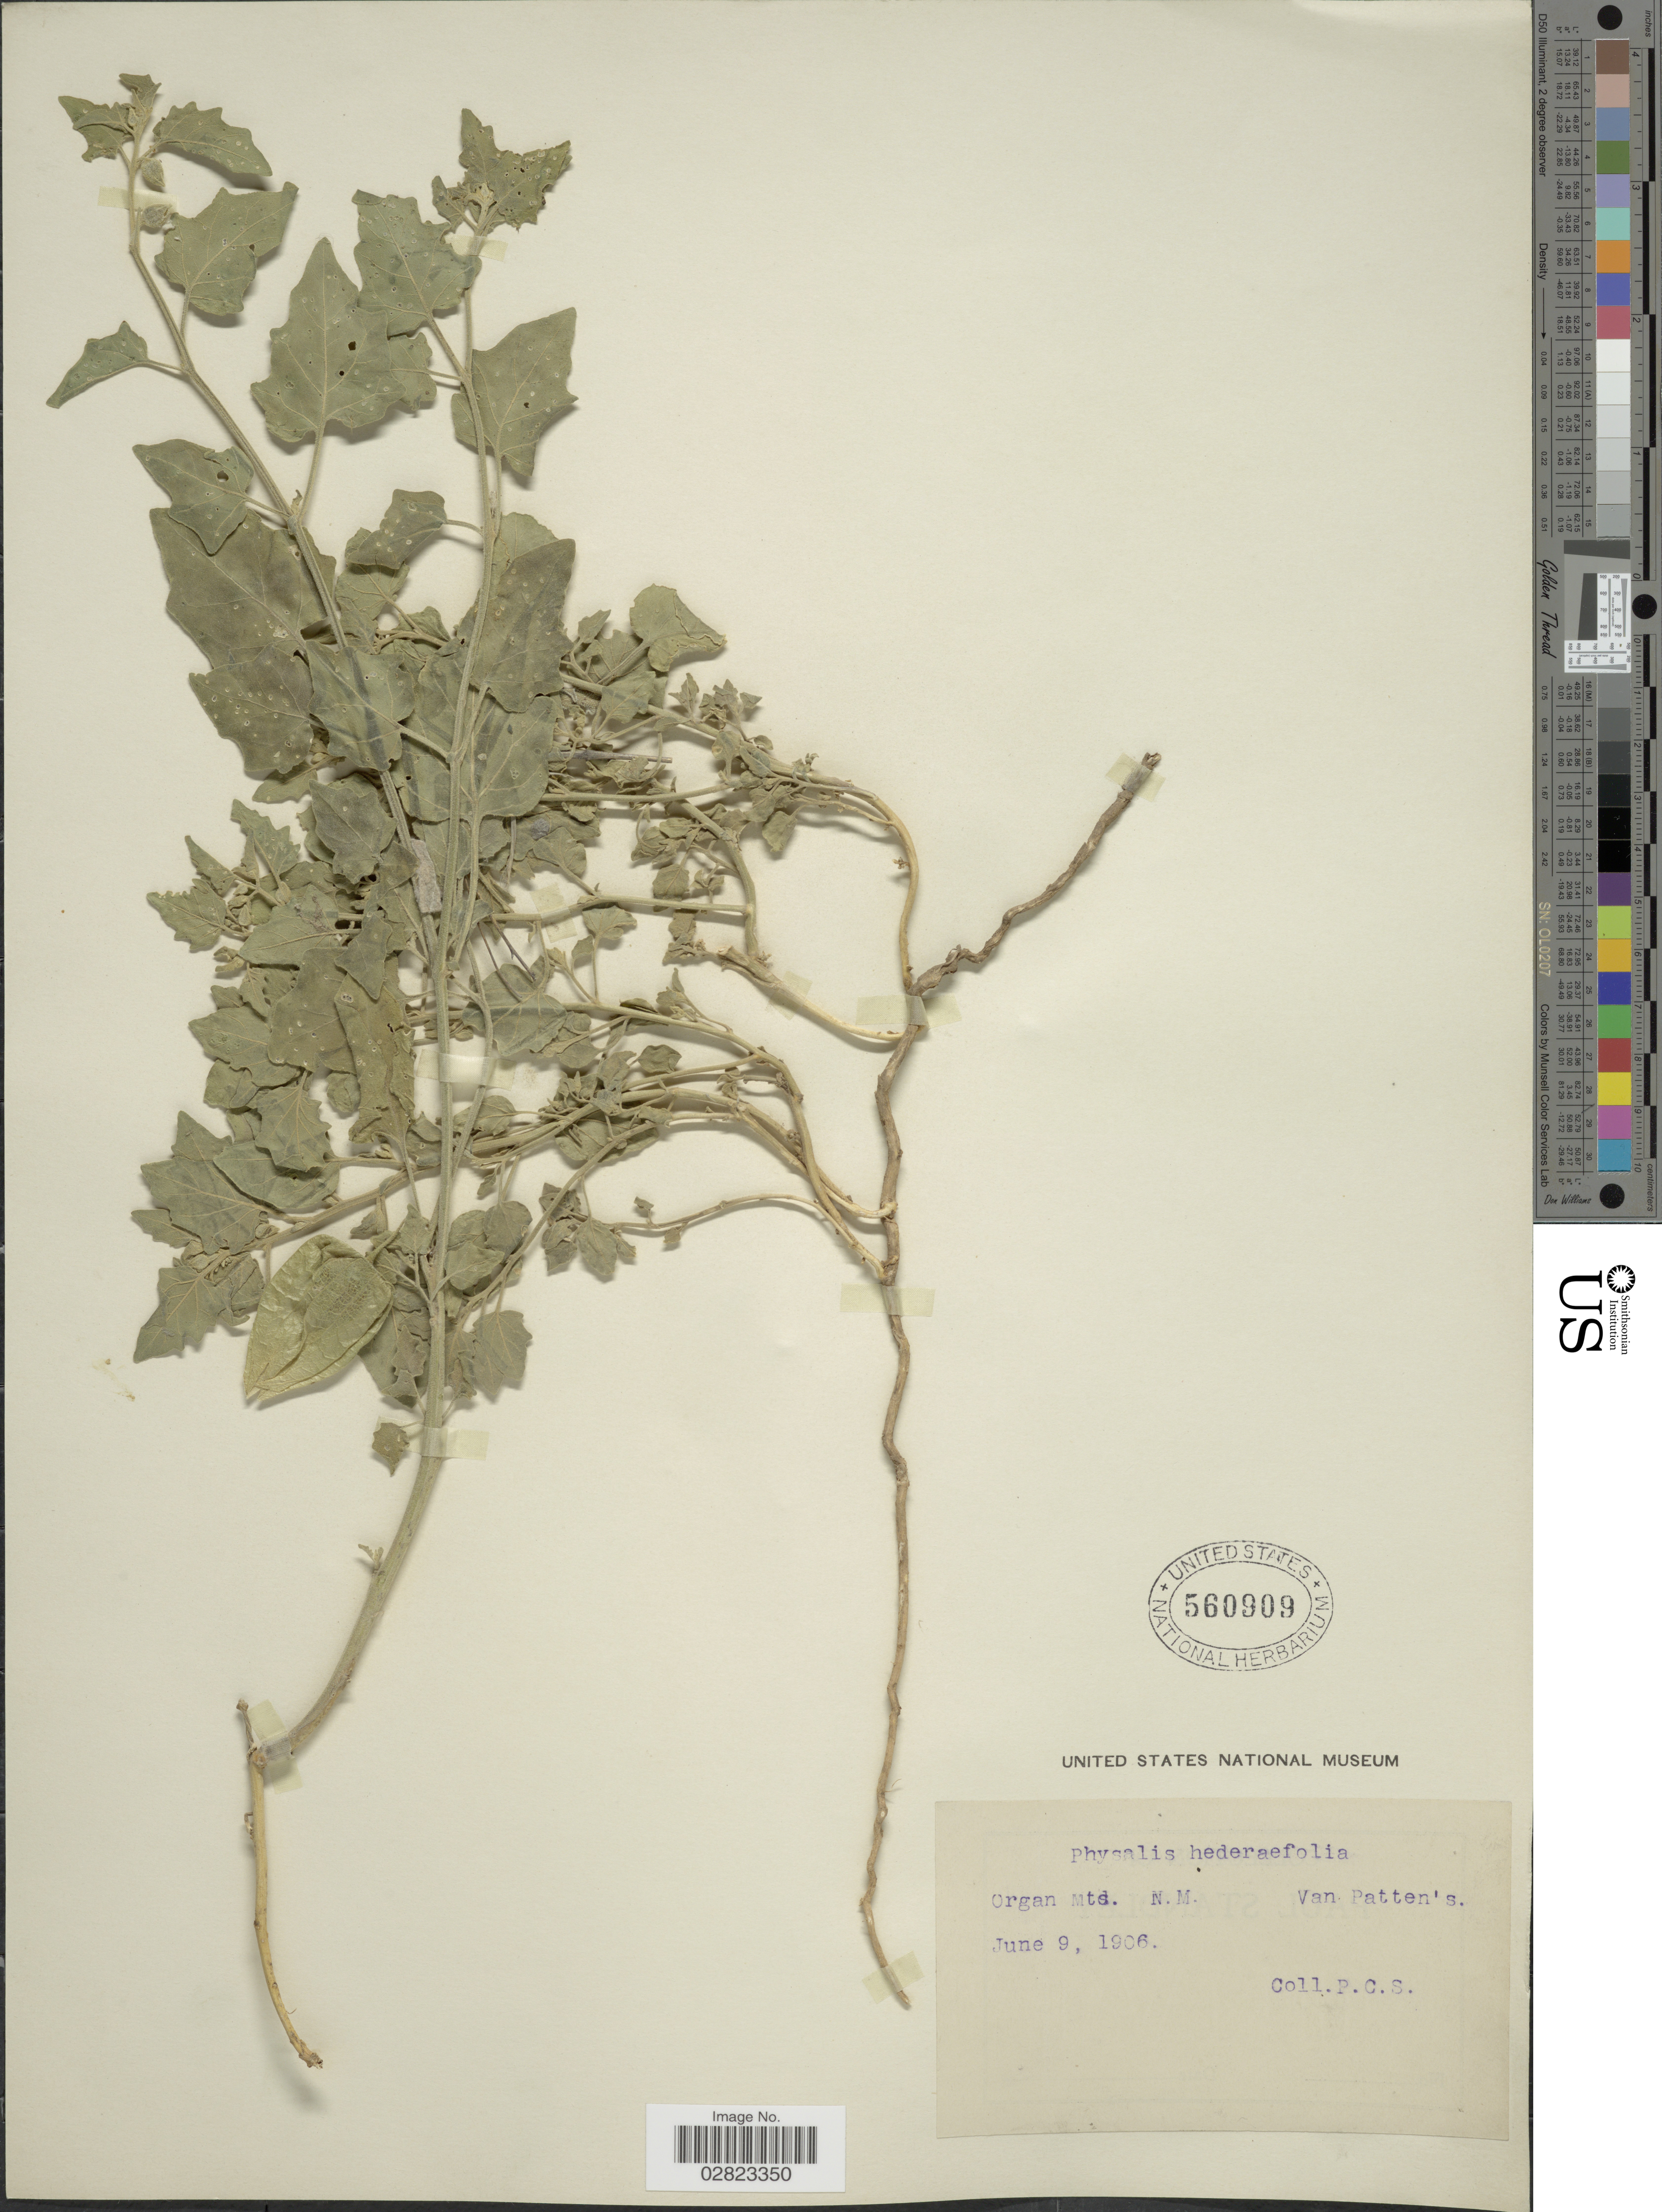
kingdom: Plantae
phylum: Tracheophyta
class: Magnoliopsida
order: Solanales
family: Solanaceae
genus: Physalis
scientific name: Physalis hederifolia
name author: A. Gray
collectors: P. C. S.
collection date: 1906-06-09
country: United States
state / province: New Mexico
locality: Organ Mts. N.M. Van Patten's.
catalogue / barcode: US 560909